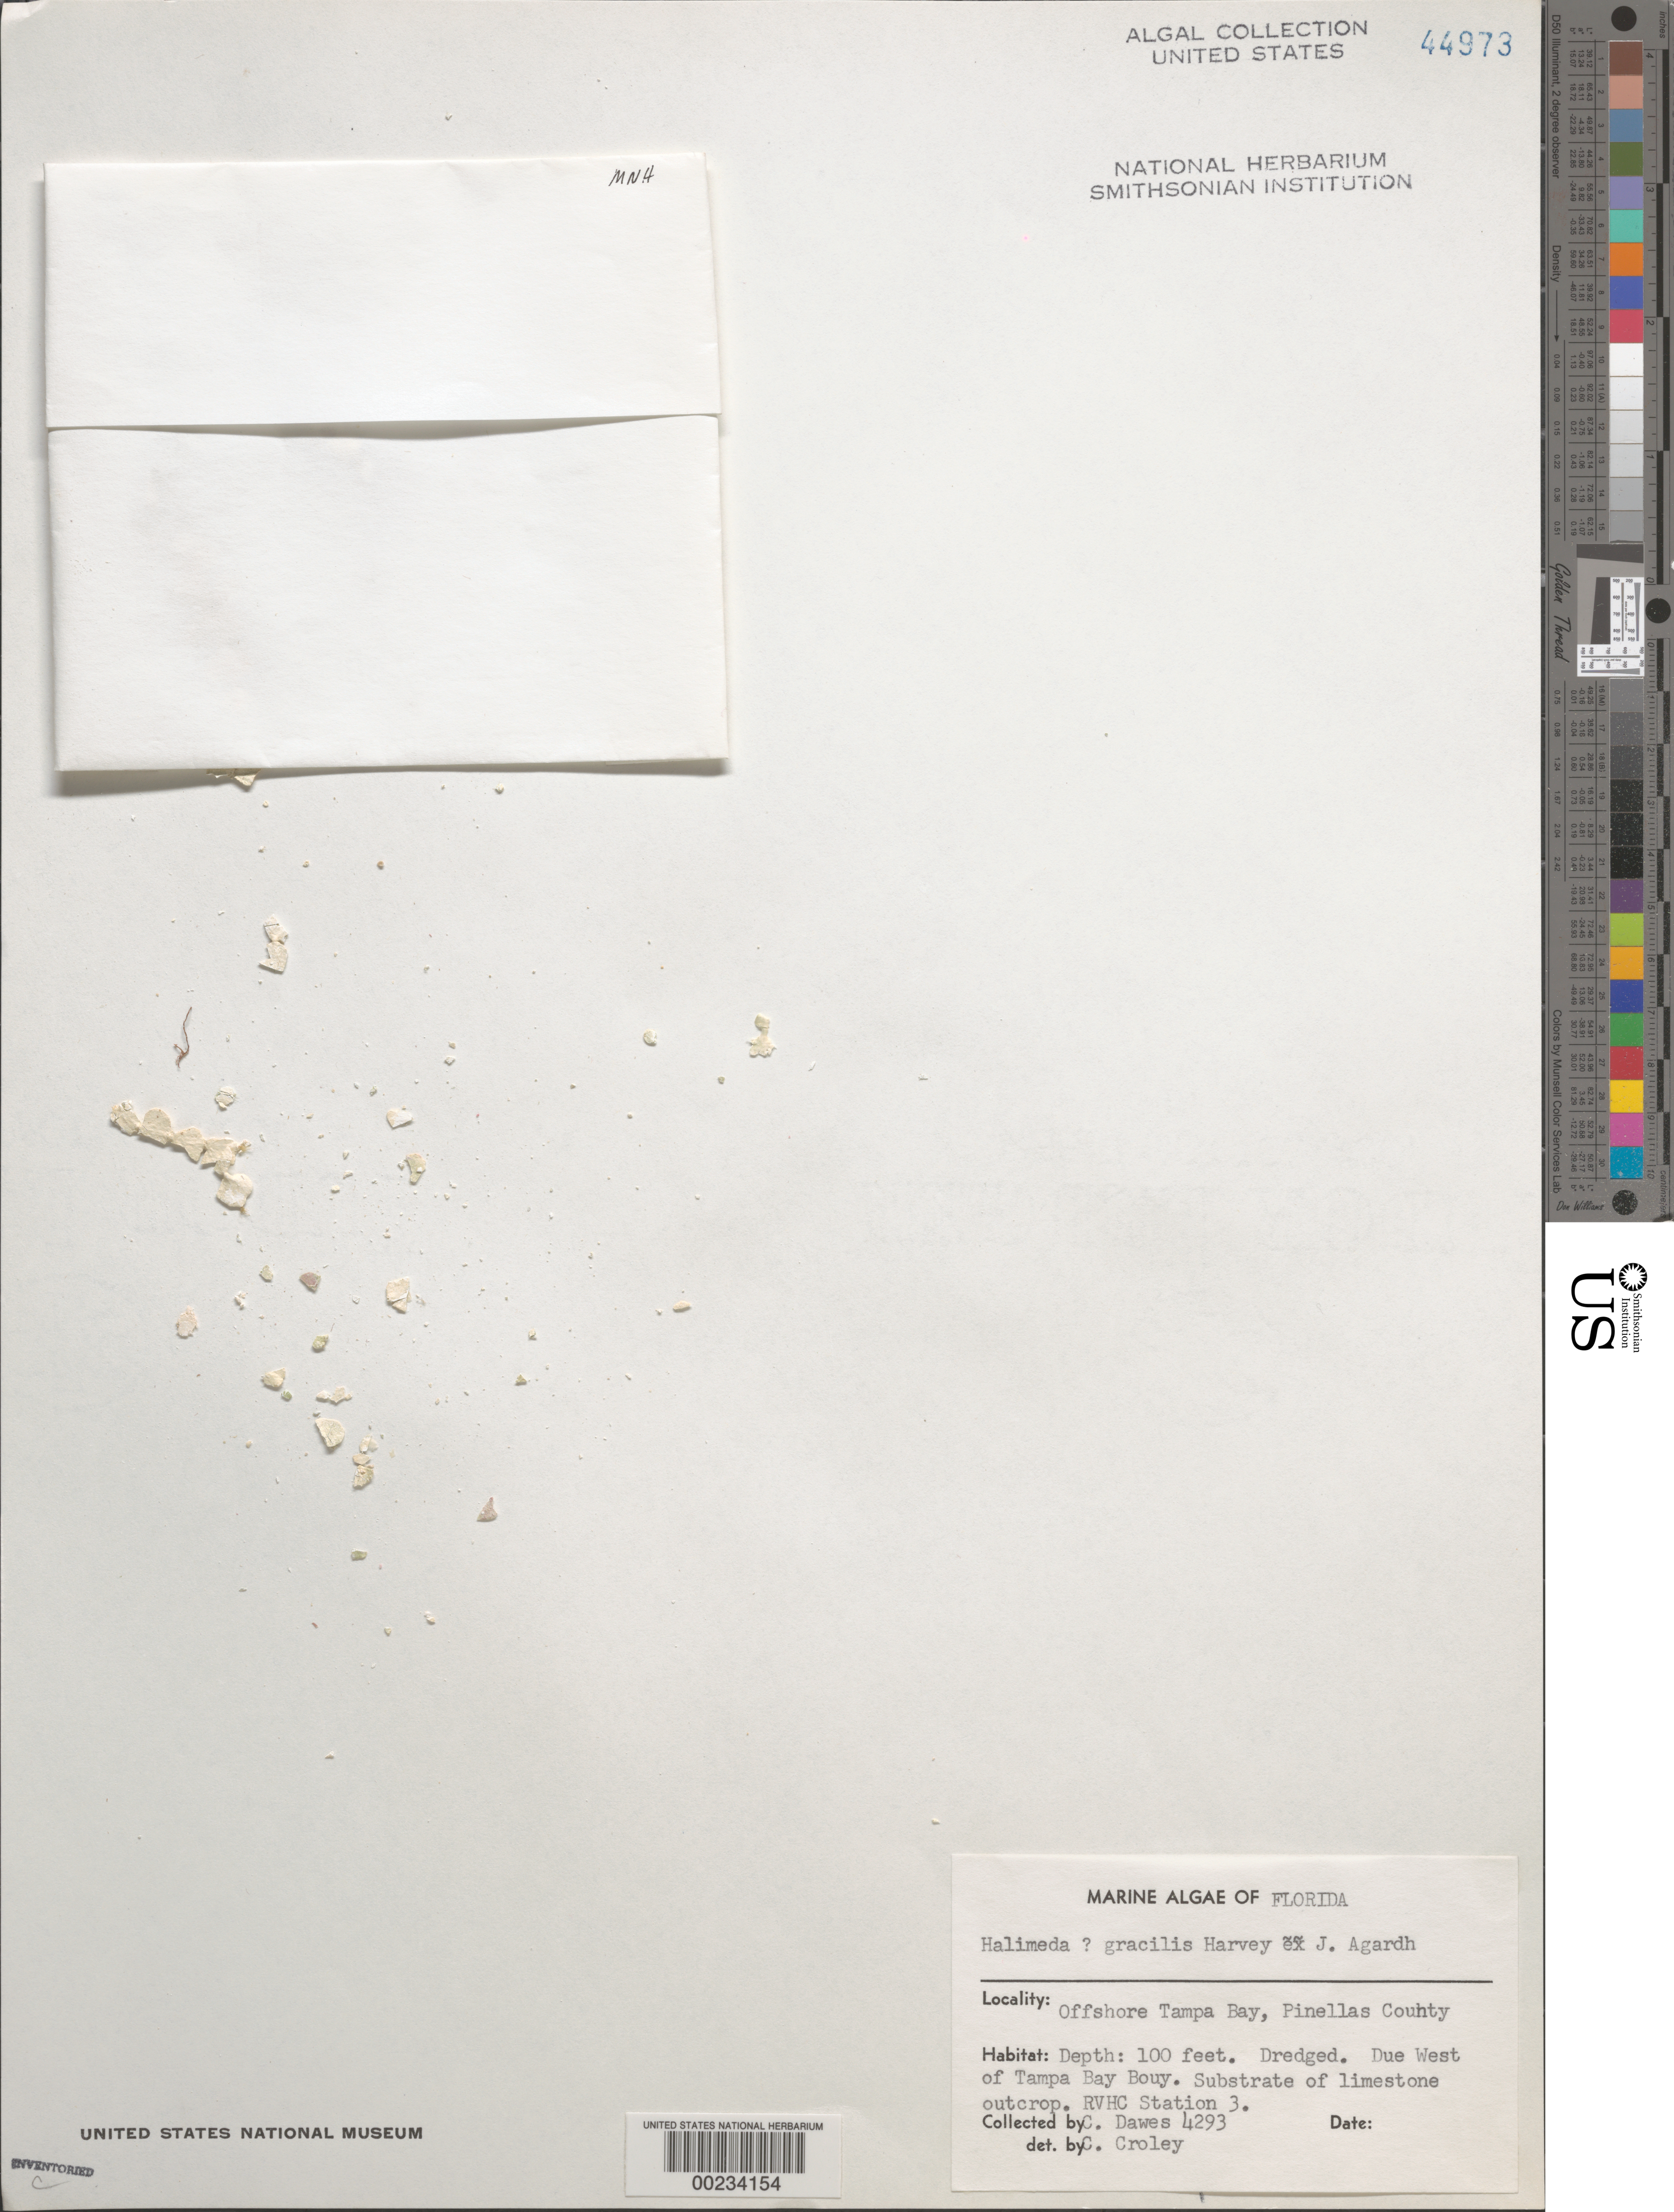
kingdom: Plantae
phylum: Chlorophyta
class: Ulvophyceae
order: Bryopsidales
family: Halimedaceae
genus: Halimeda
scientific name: Halimeda gracilis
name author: Harv. ex J. Agardh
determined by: Croley, F. C.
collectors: C. Dawes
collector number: Cjd 4293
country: United States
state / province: Florida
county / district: Pinellas County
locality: Tampa Bay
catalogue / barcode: US 44973